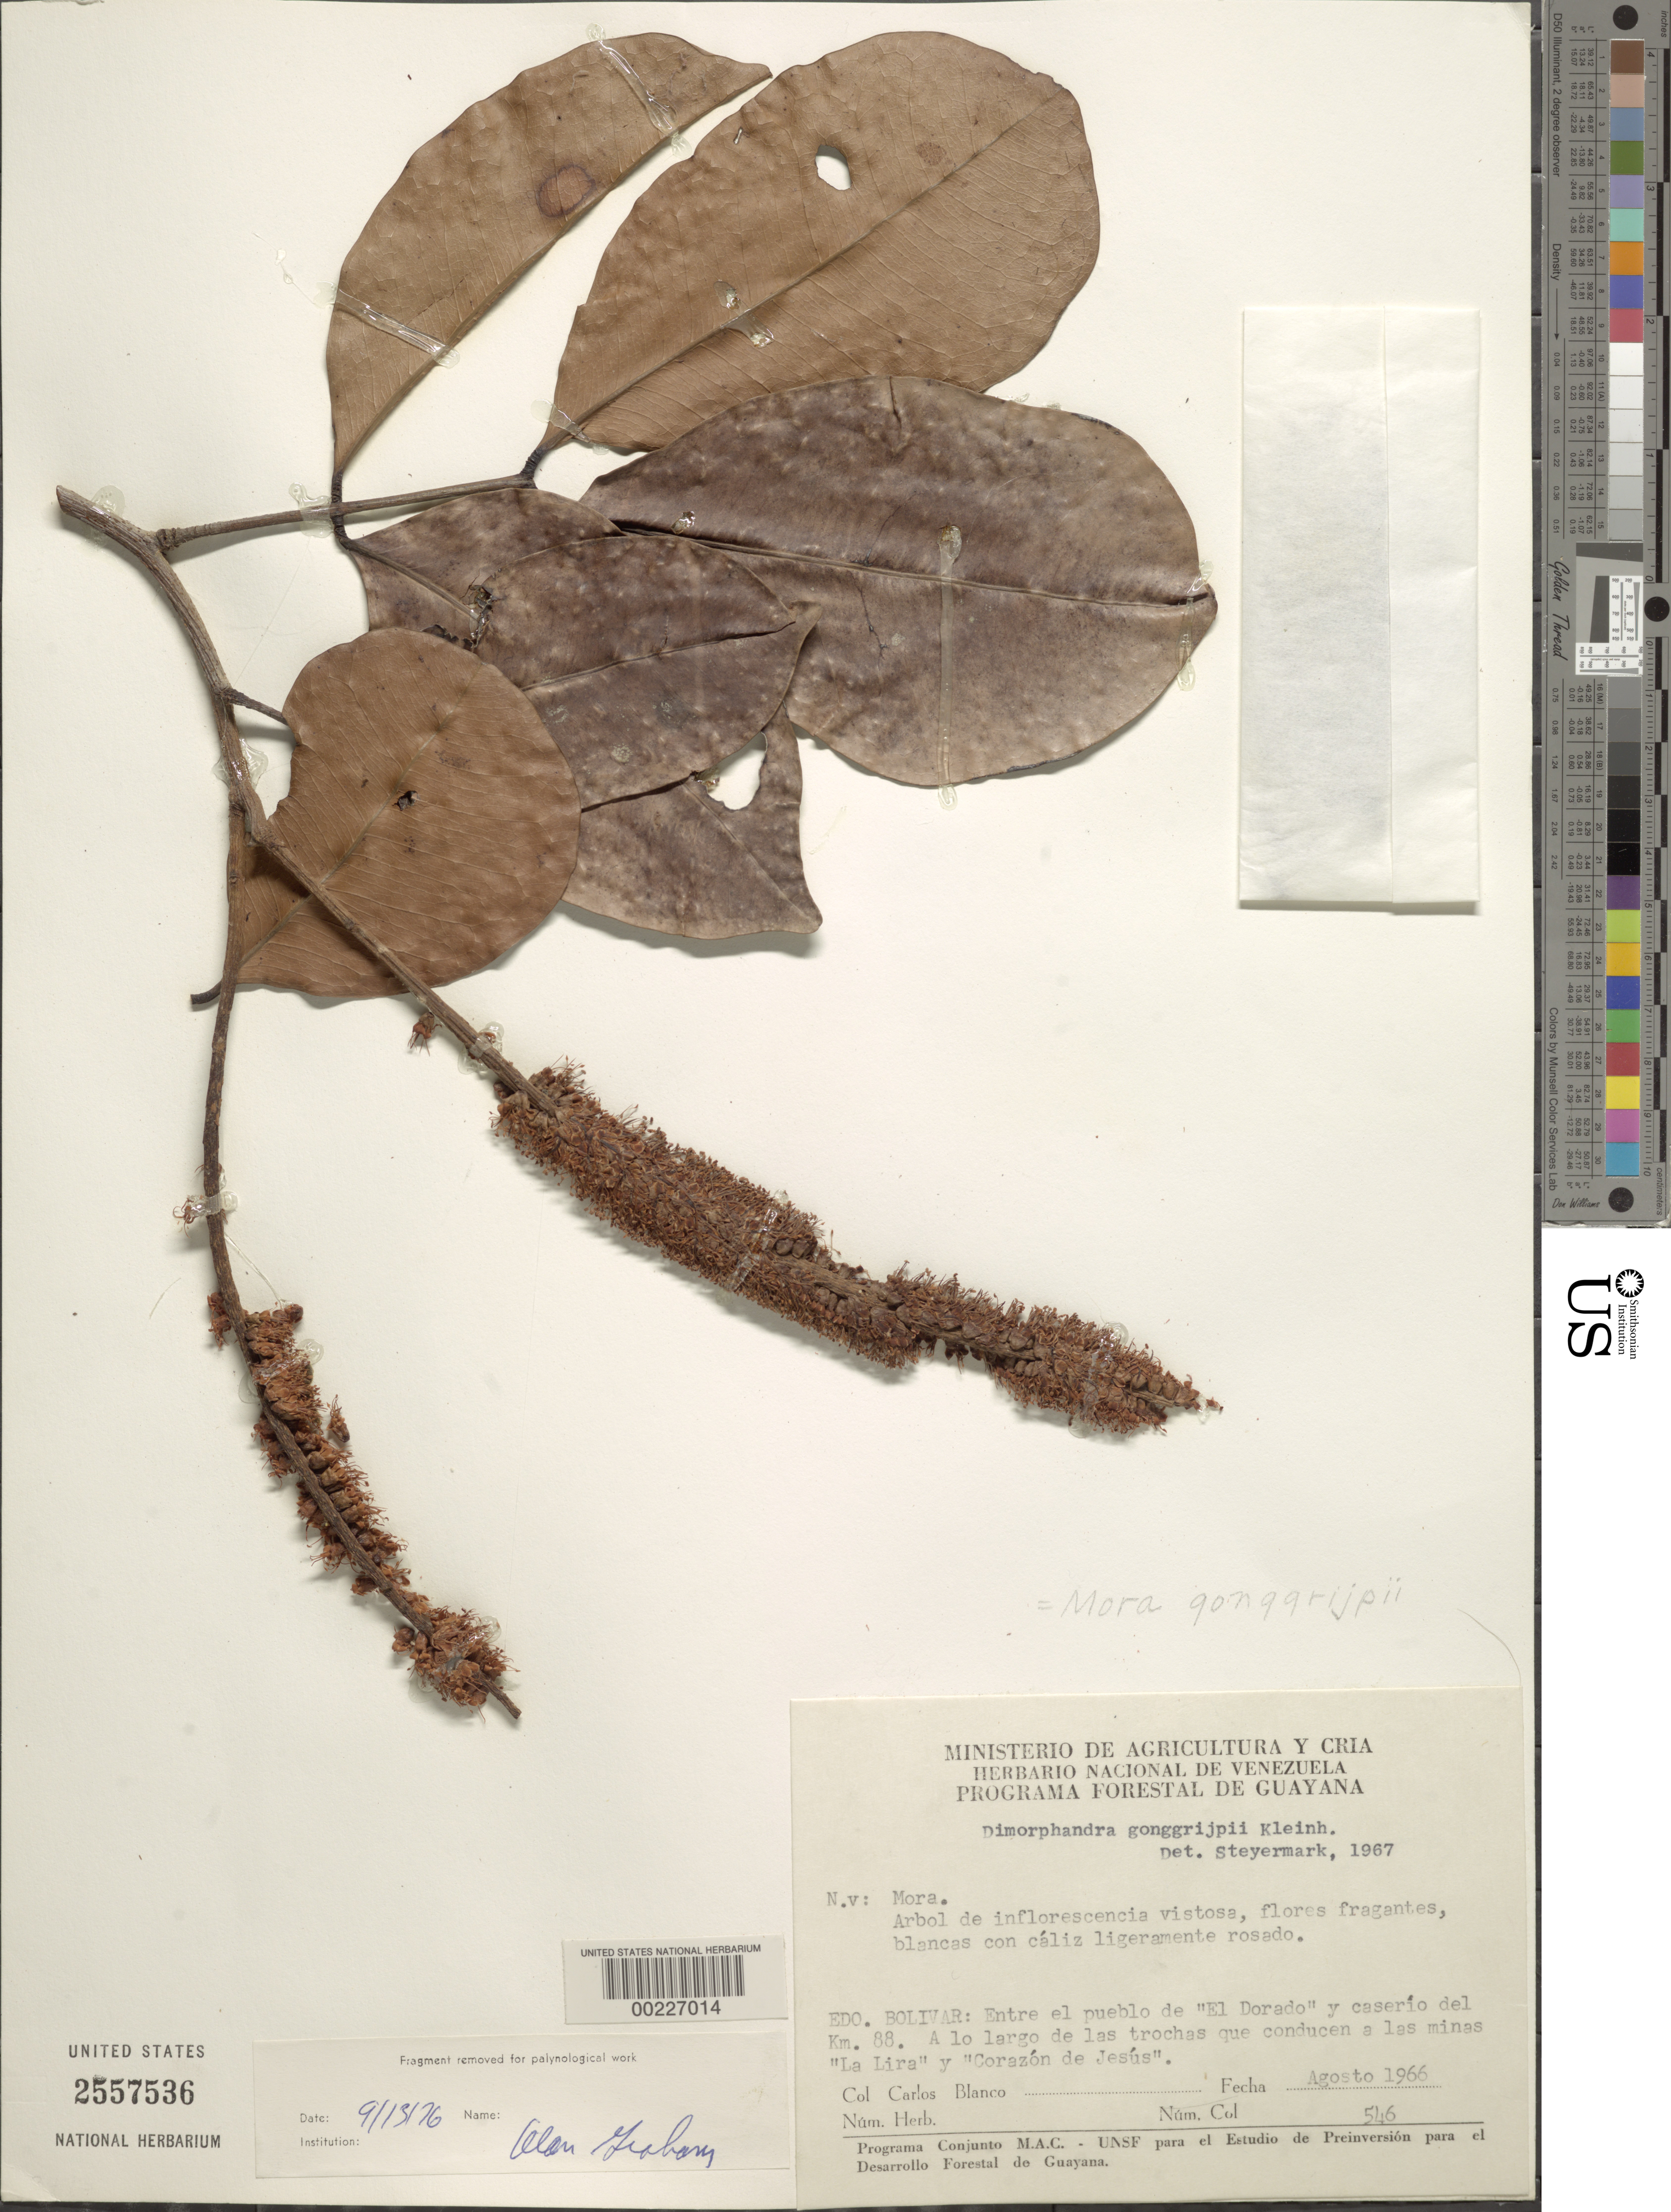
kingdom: Plantae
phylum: Tracheophyta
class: Magnoliopsida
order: Fabales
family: Fabaceae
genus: Mora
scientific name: Mora gonggrijpii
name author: (Kleinhoonte) Sandwith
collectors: C. A. Blanco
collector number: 546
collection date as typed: Aug 1966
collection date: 1966-08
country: Venezuela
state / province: Bolivar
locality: Between the pueblo "el dorado" and km 88; along the path to the mines "la lira" and "corazon de jesus"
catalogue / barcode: US 2557536